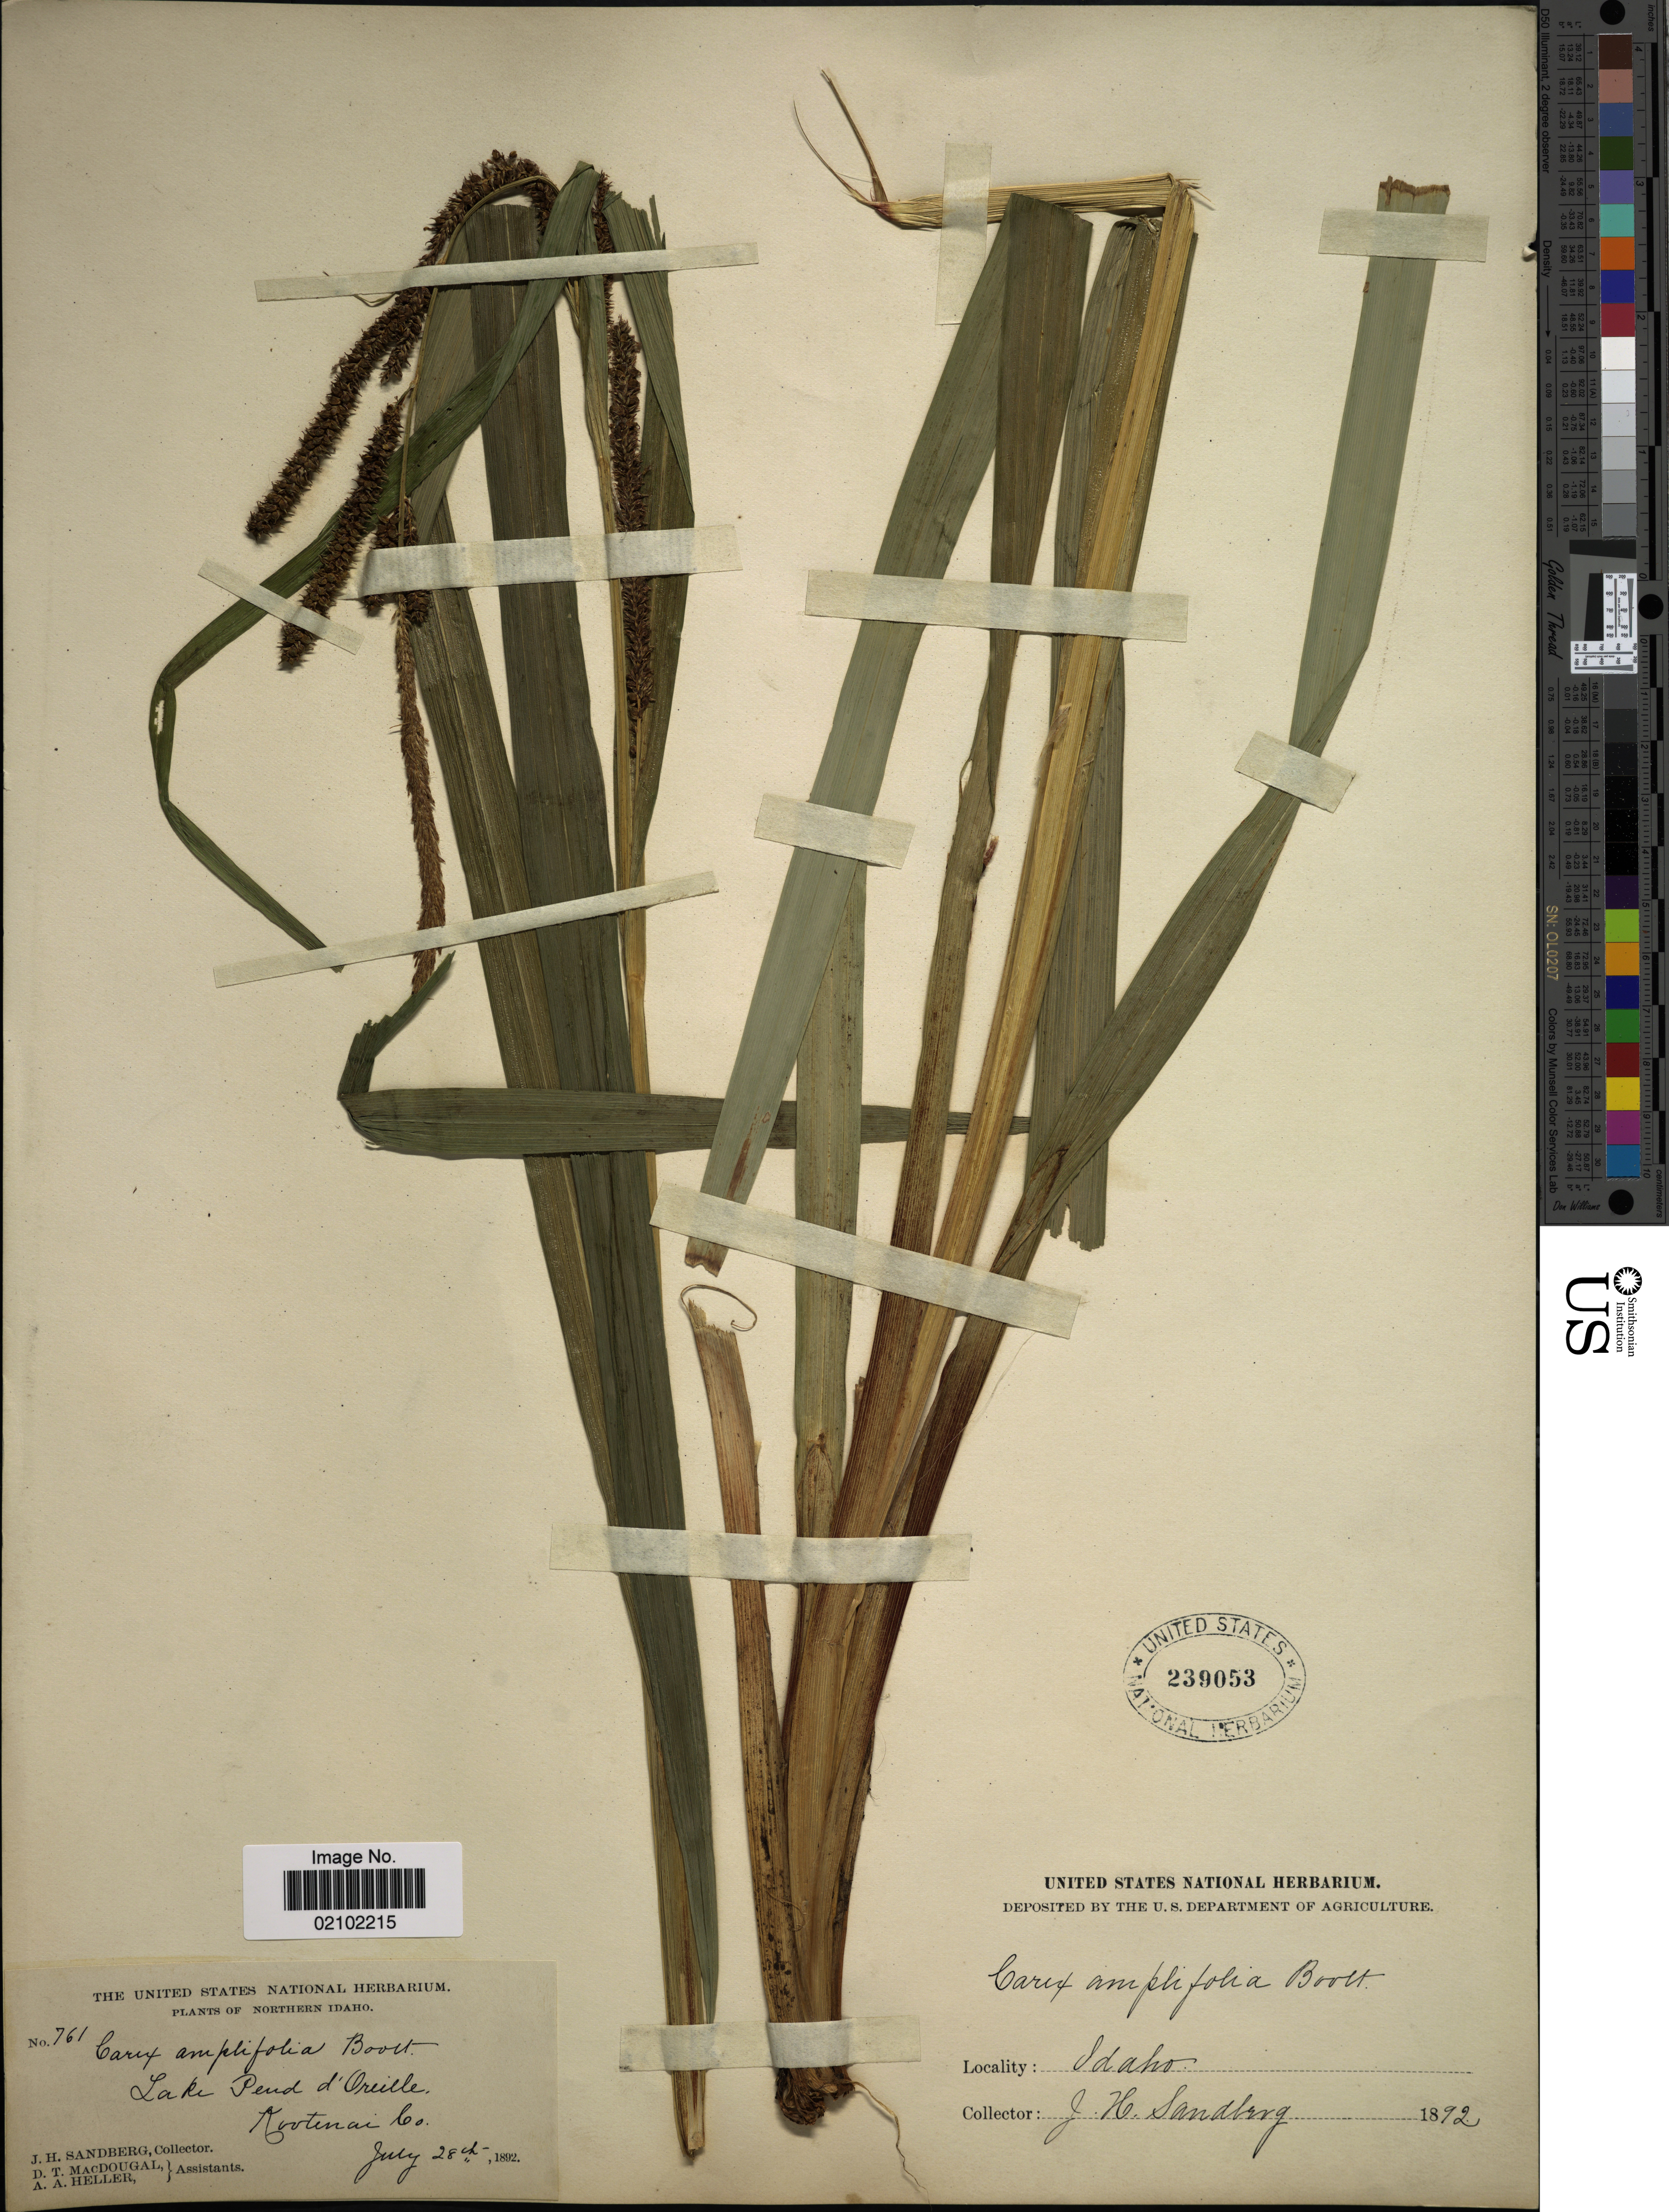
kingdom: Plantae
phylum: Tracheophyta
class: Liliopsida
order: Poales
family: Cyperaceae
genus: Carex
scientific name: Carex amplifolia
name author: Boott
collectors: J. H. Sandberg, D. T. MacDougal & A. A. Heller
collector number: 761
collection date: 1892-07-28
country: United States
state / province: Idaho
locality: Northern Idaho, Lake Pond d'Oreille Kootenai Co.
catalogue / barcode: US 239053